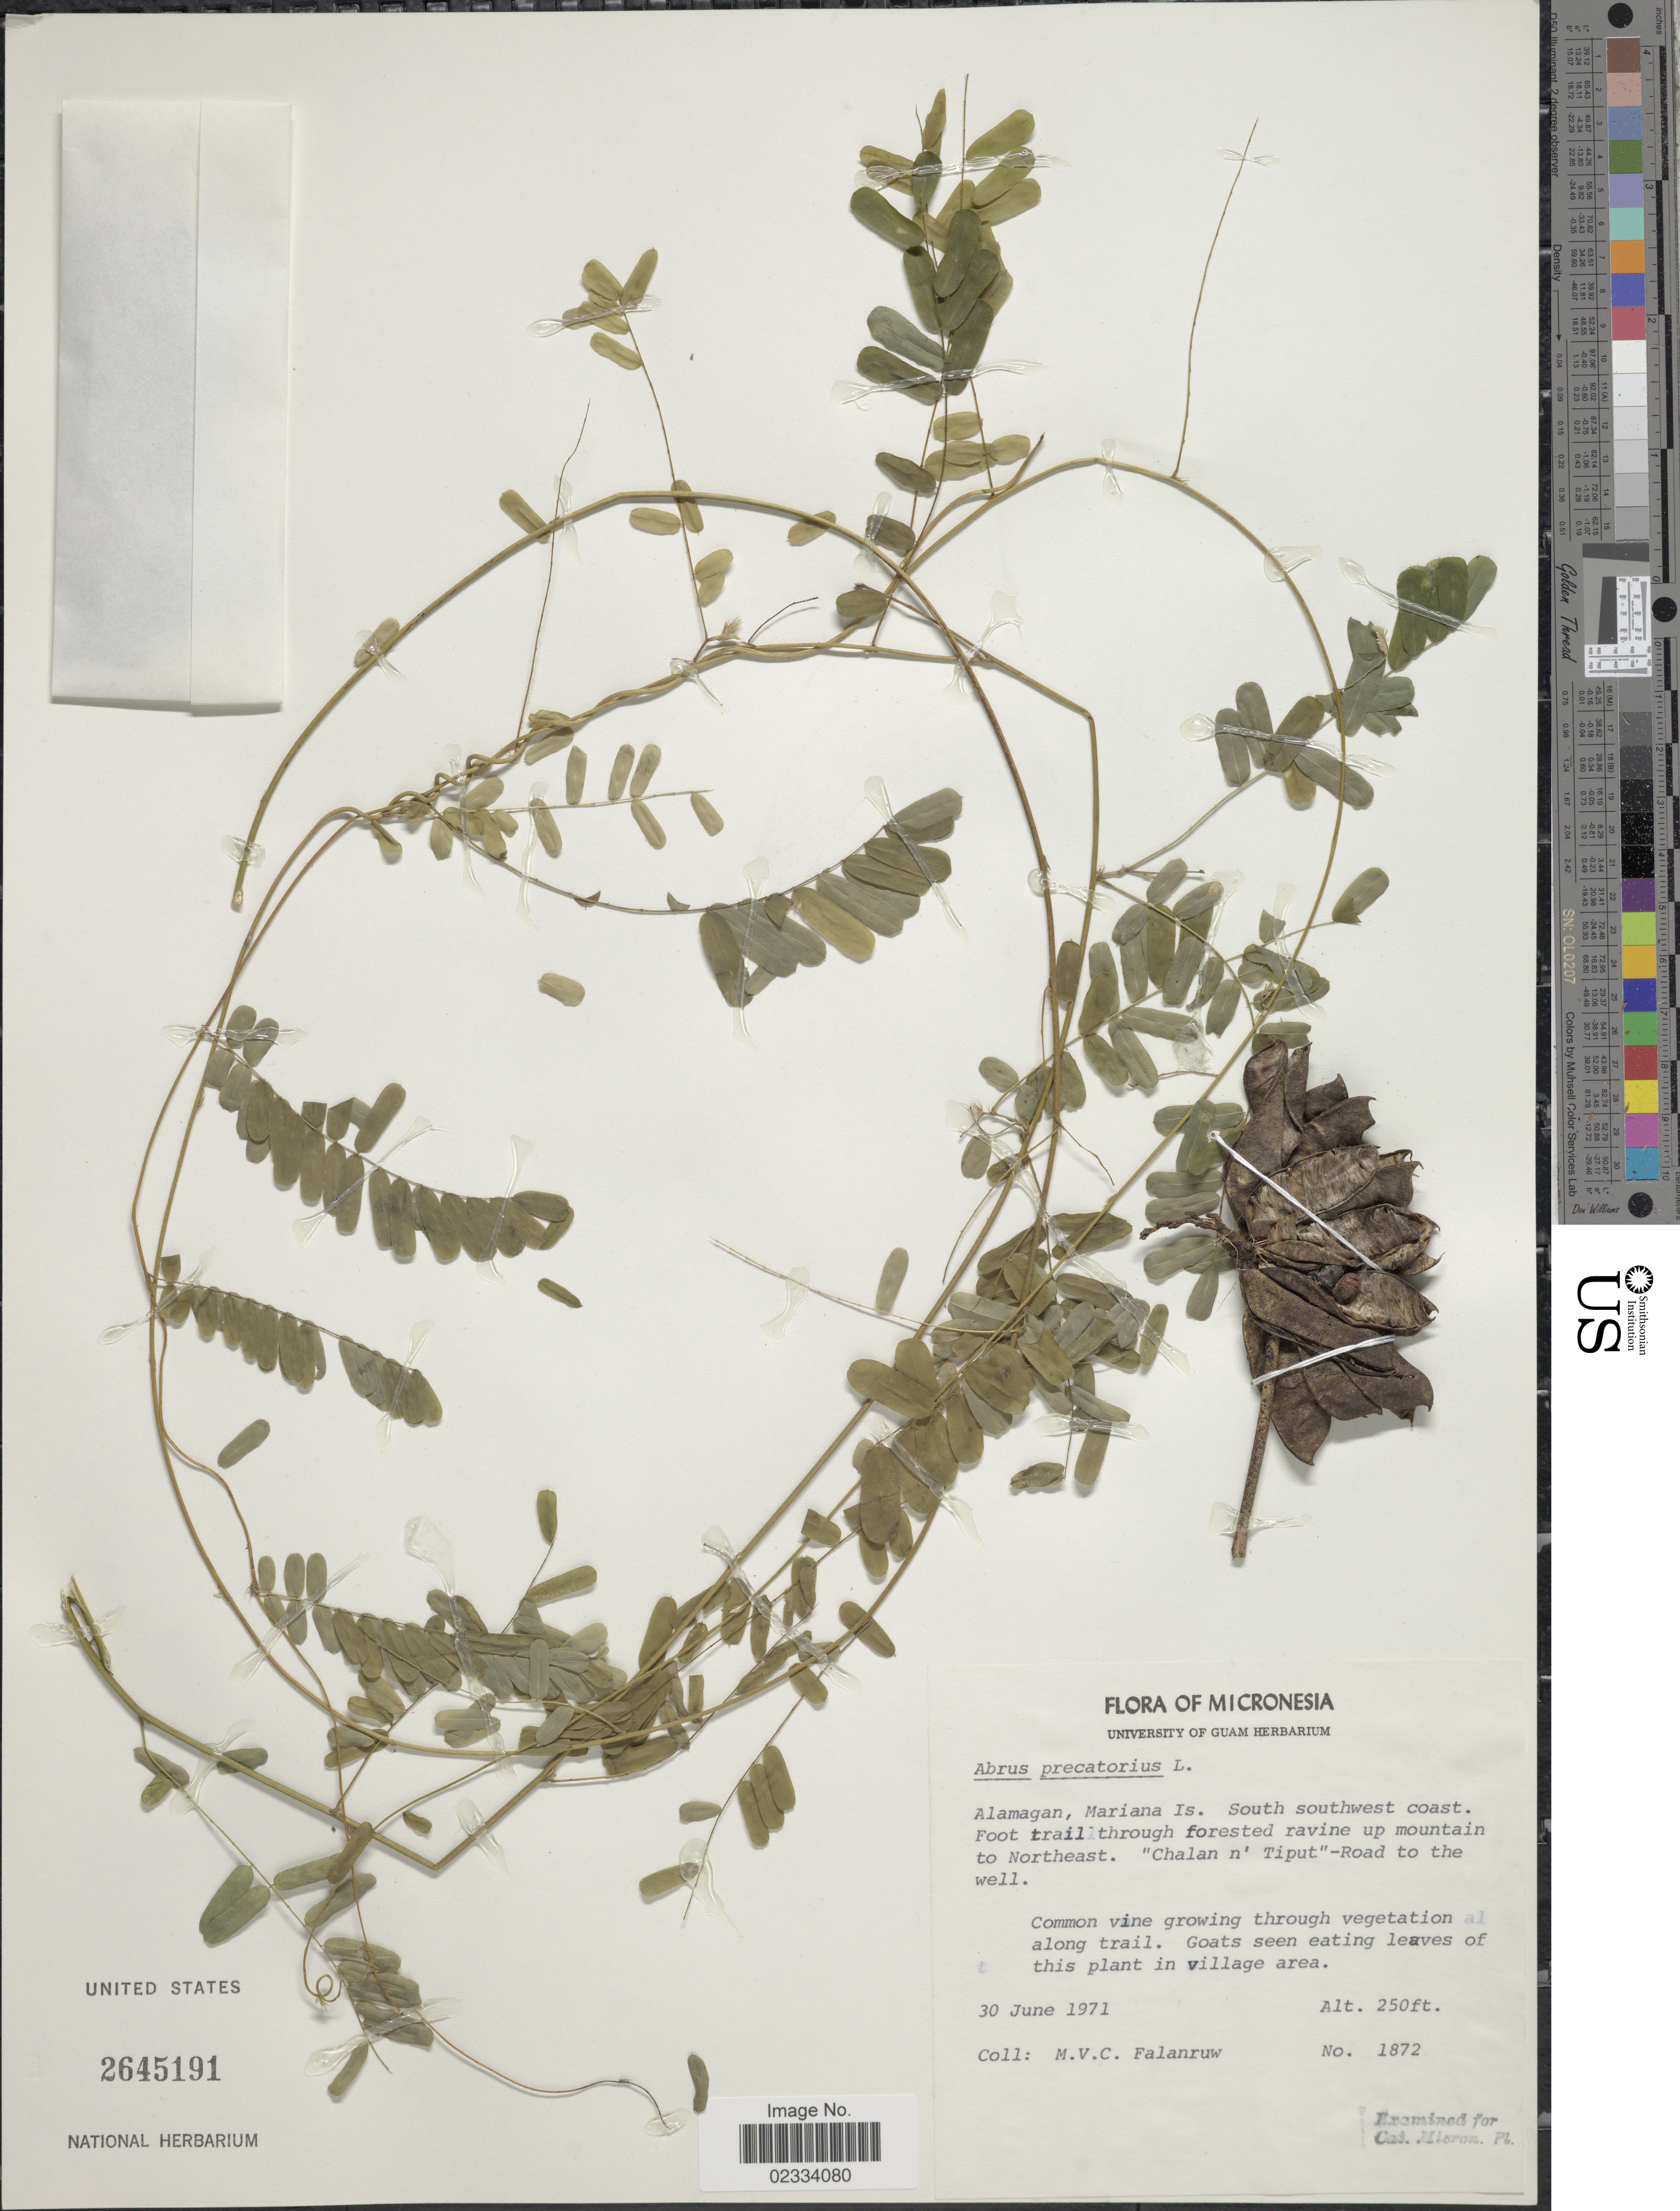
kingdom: Plantae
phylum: Tracheophyta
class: Magnoliopsida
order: Fabales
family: Fabaceae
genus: Abrus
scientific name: Abrus precatorius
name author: L.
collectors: M. V. Falanruw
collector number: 1872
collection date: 1971-06-30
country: Northern Mariana Islands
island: Alamagan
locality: Alamgan, Mariana Is. South southwest coast. Foot trail through forested ravine up mountain to Northeast. "Chalan n' Tiput"-Road to the well.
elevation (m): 76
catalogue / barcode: US 2645191